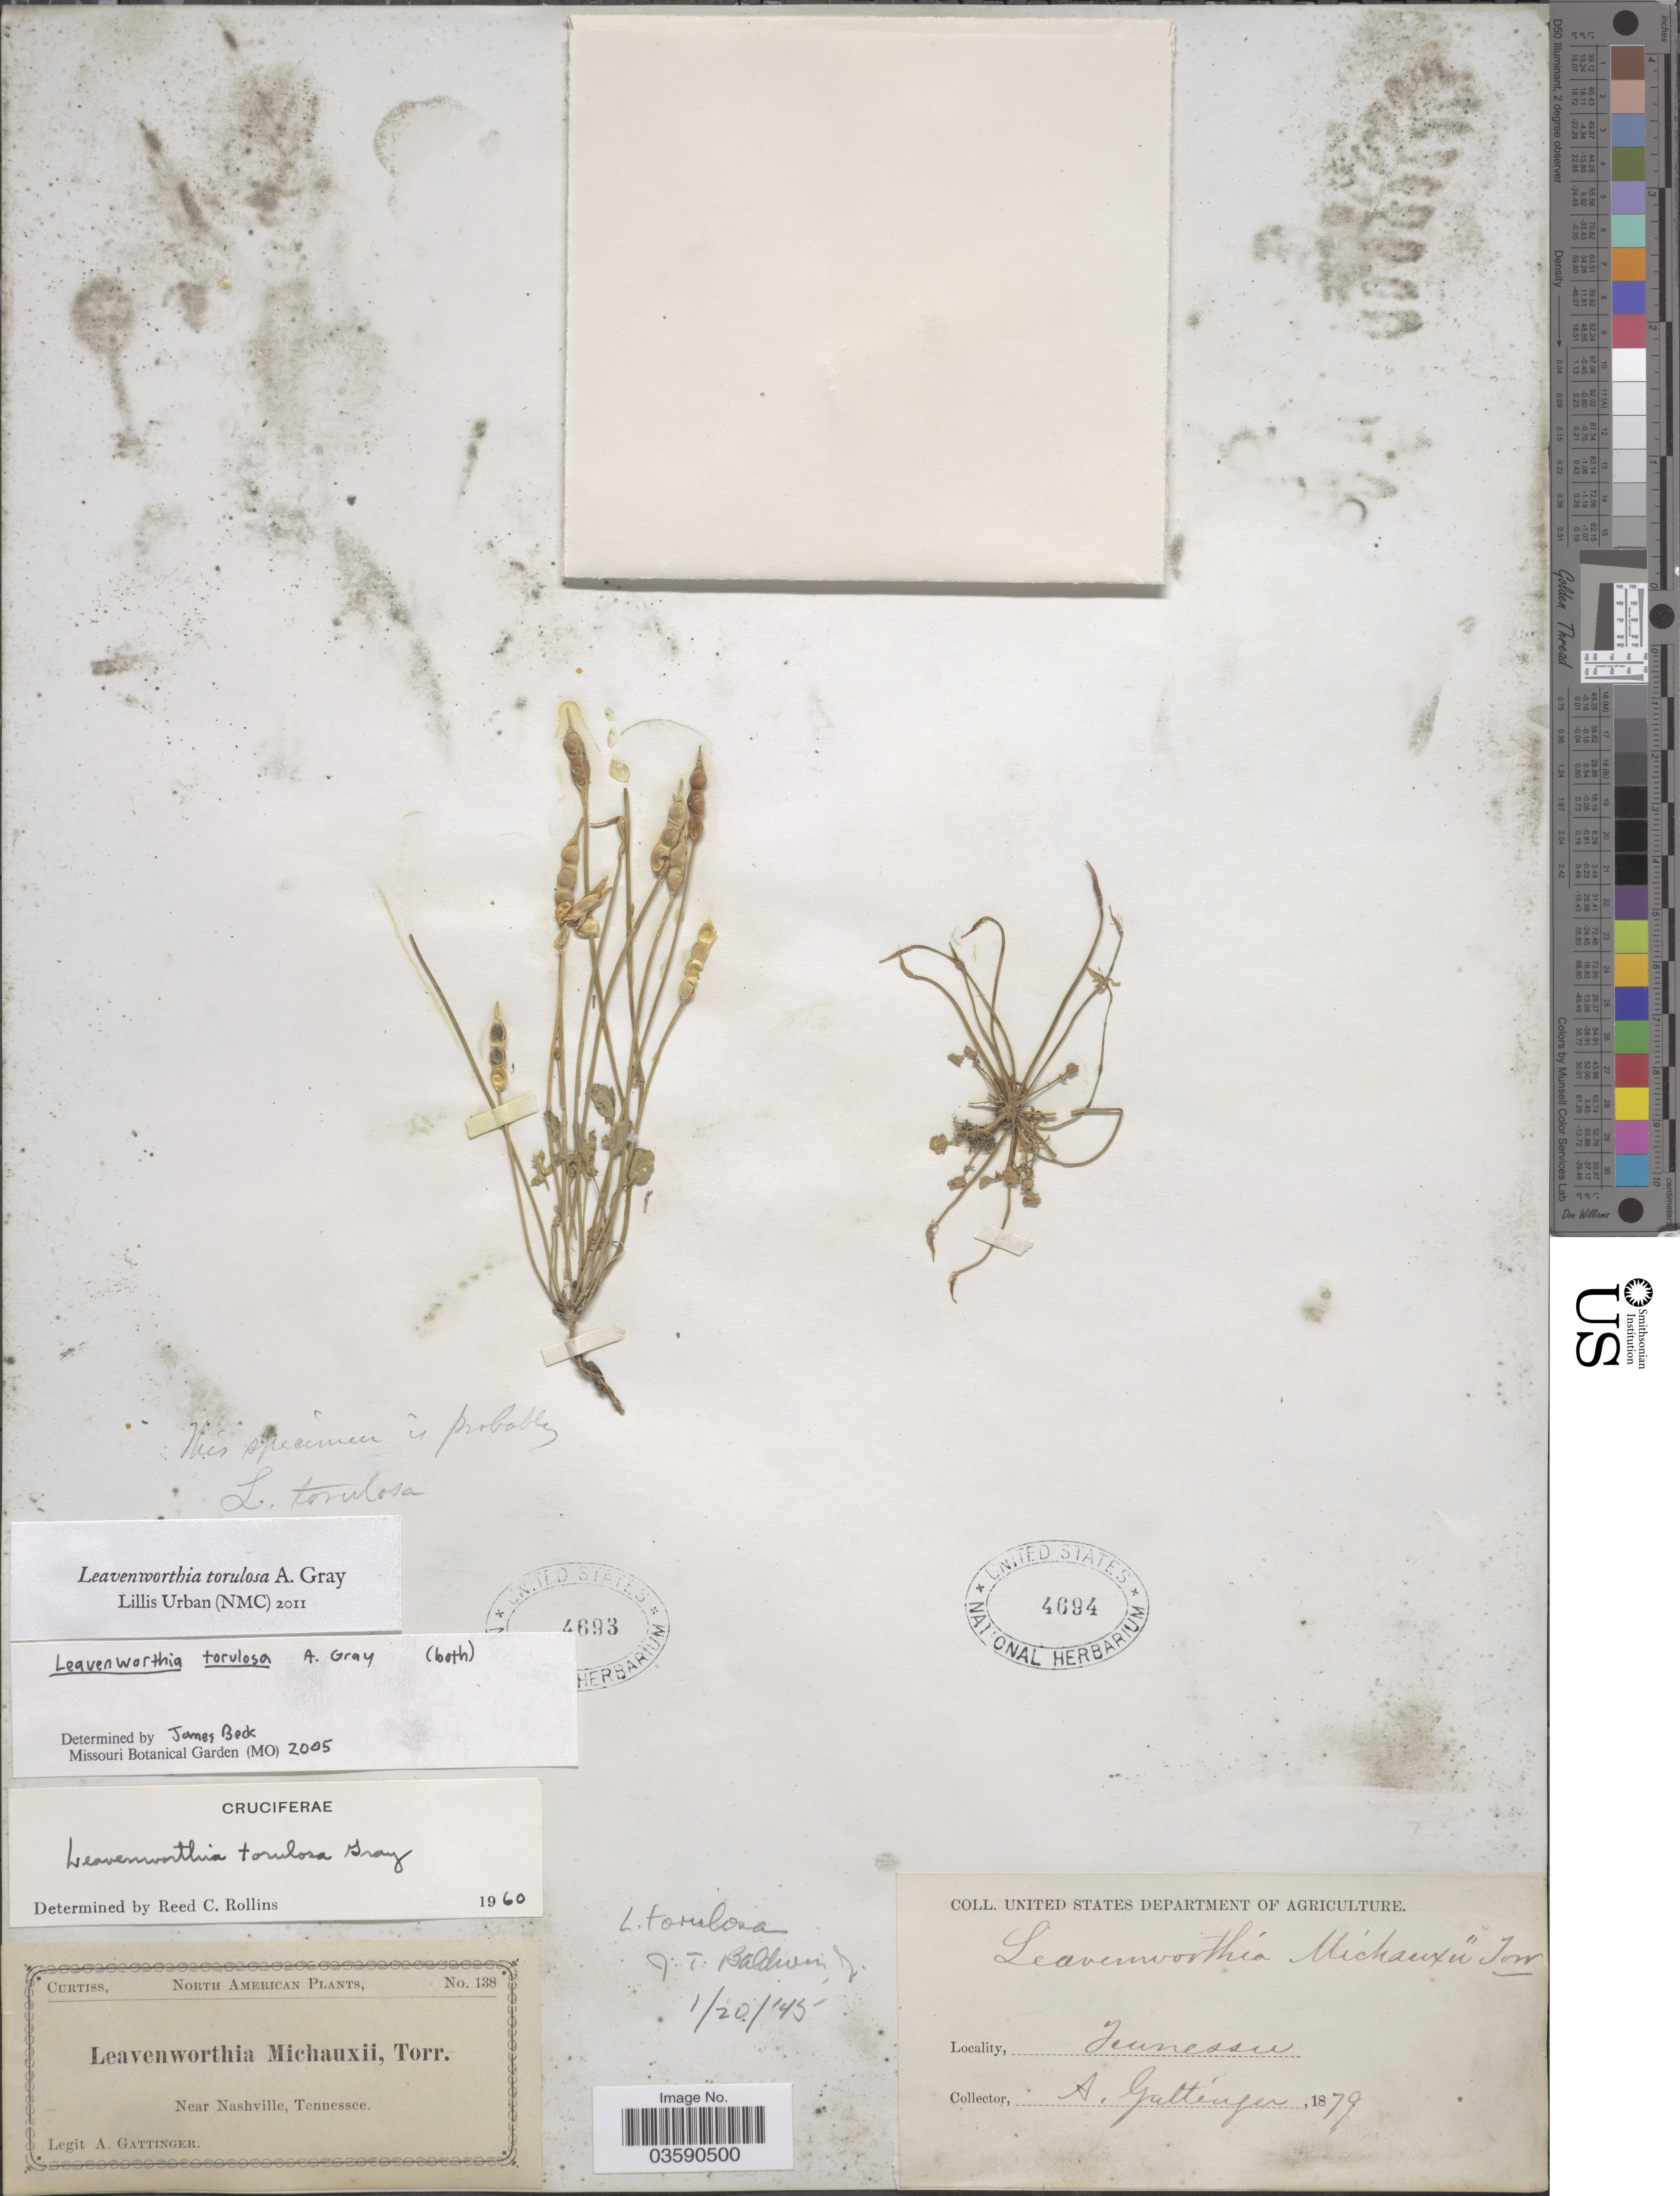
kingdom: Plantae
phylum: Tracheophyta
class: Magnoliopsida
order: Brassicales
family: Brassicaceae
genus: Leavenworthia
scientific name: Leavenworthia torulosa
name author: A. Gray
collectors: A. Gattinger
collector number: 138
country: United States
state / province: Tennessee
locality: Near Nashville.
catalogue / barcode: US 4693